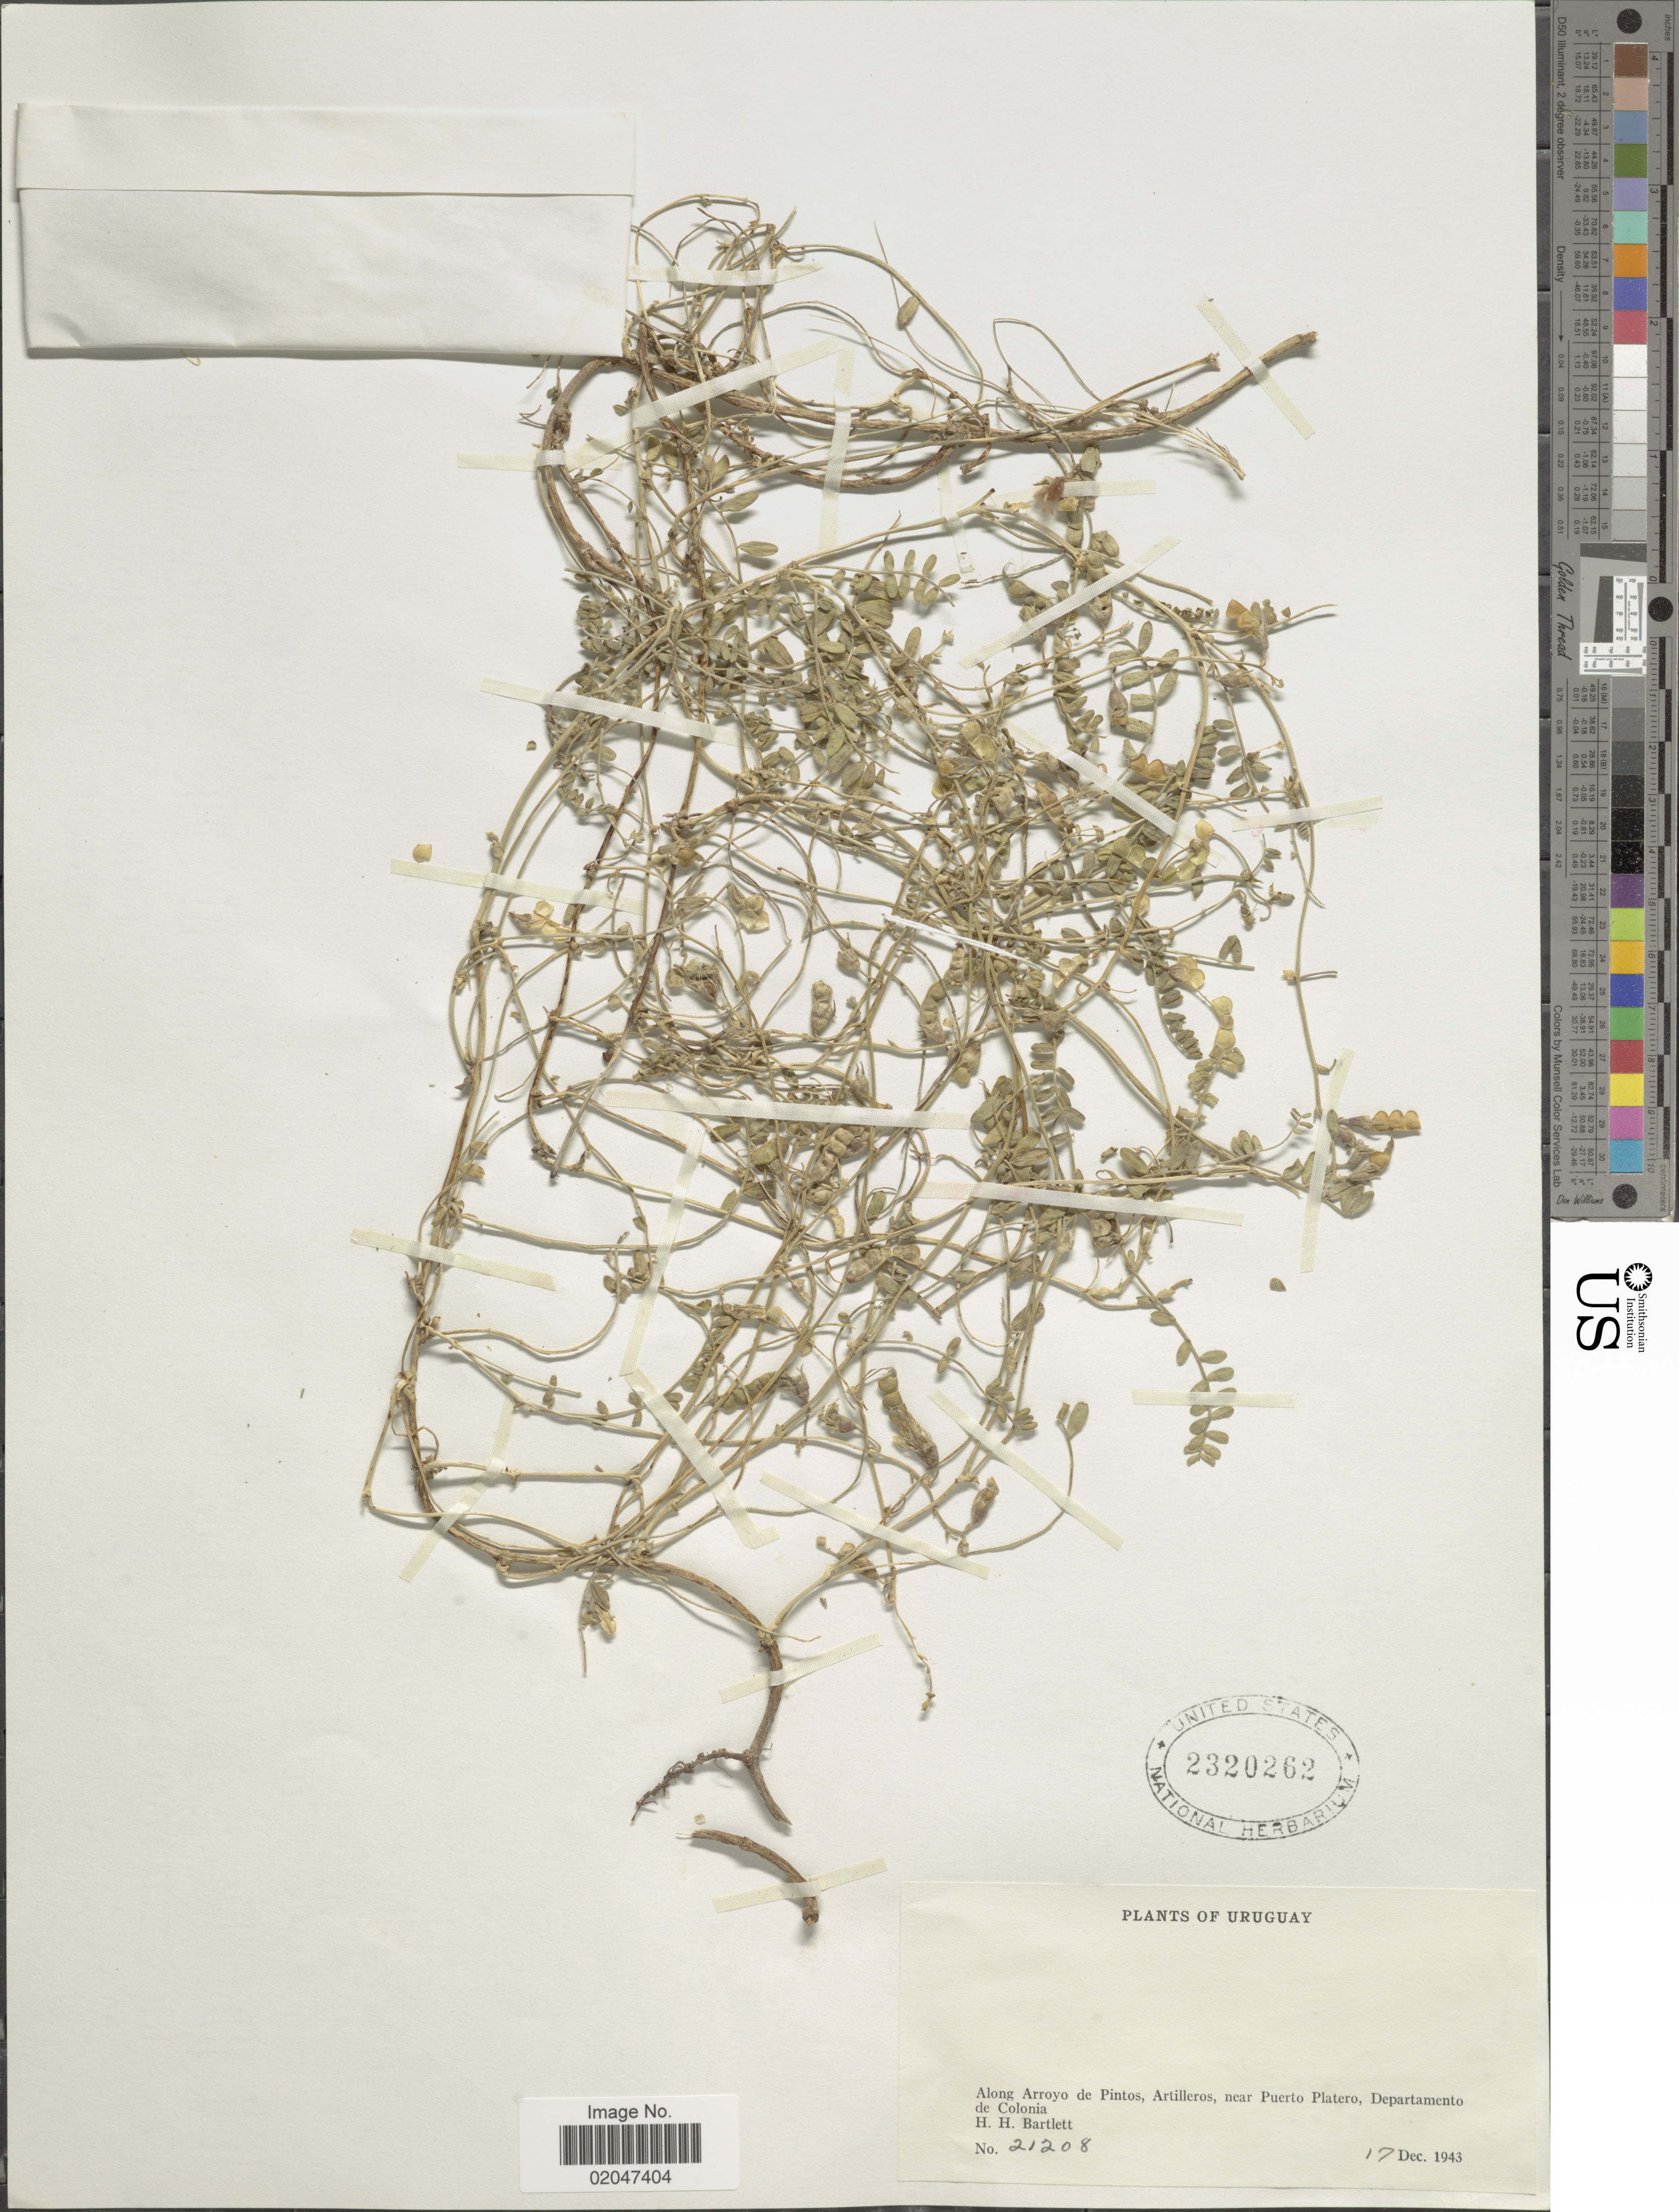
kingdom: Plantae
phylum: Tracheophyta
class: Magnoliopsida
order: Fabales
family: Fabaceae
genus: Adesmia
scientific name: Adesmia sp.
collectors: H. H. Bartlett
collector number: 21208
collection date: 1943-12-17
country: Uruguay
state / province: Colonia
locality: Along Arroyo de Pintos, Arttilleros, near Puerto Platero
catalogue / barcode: US 2320262